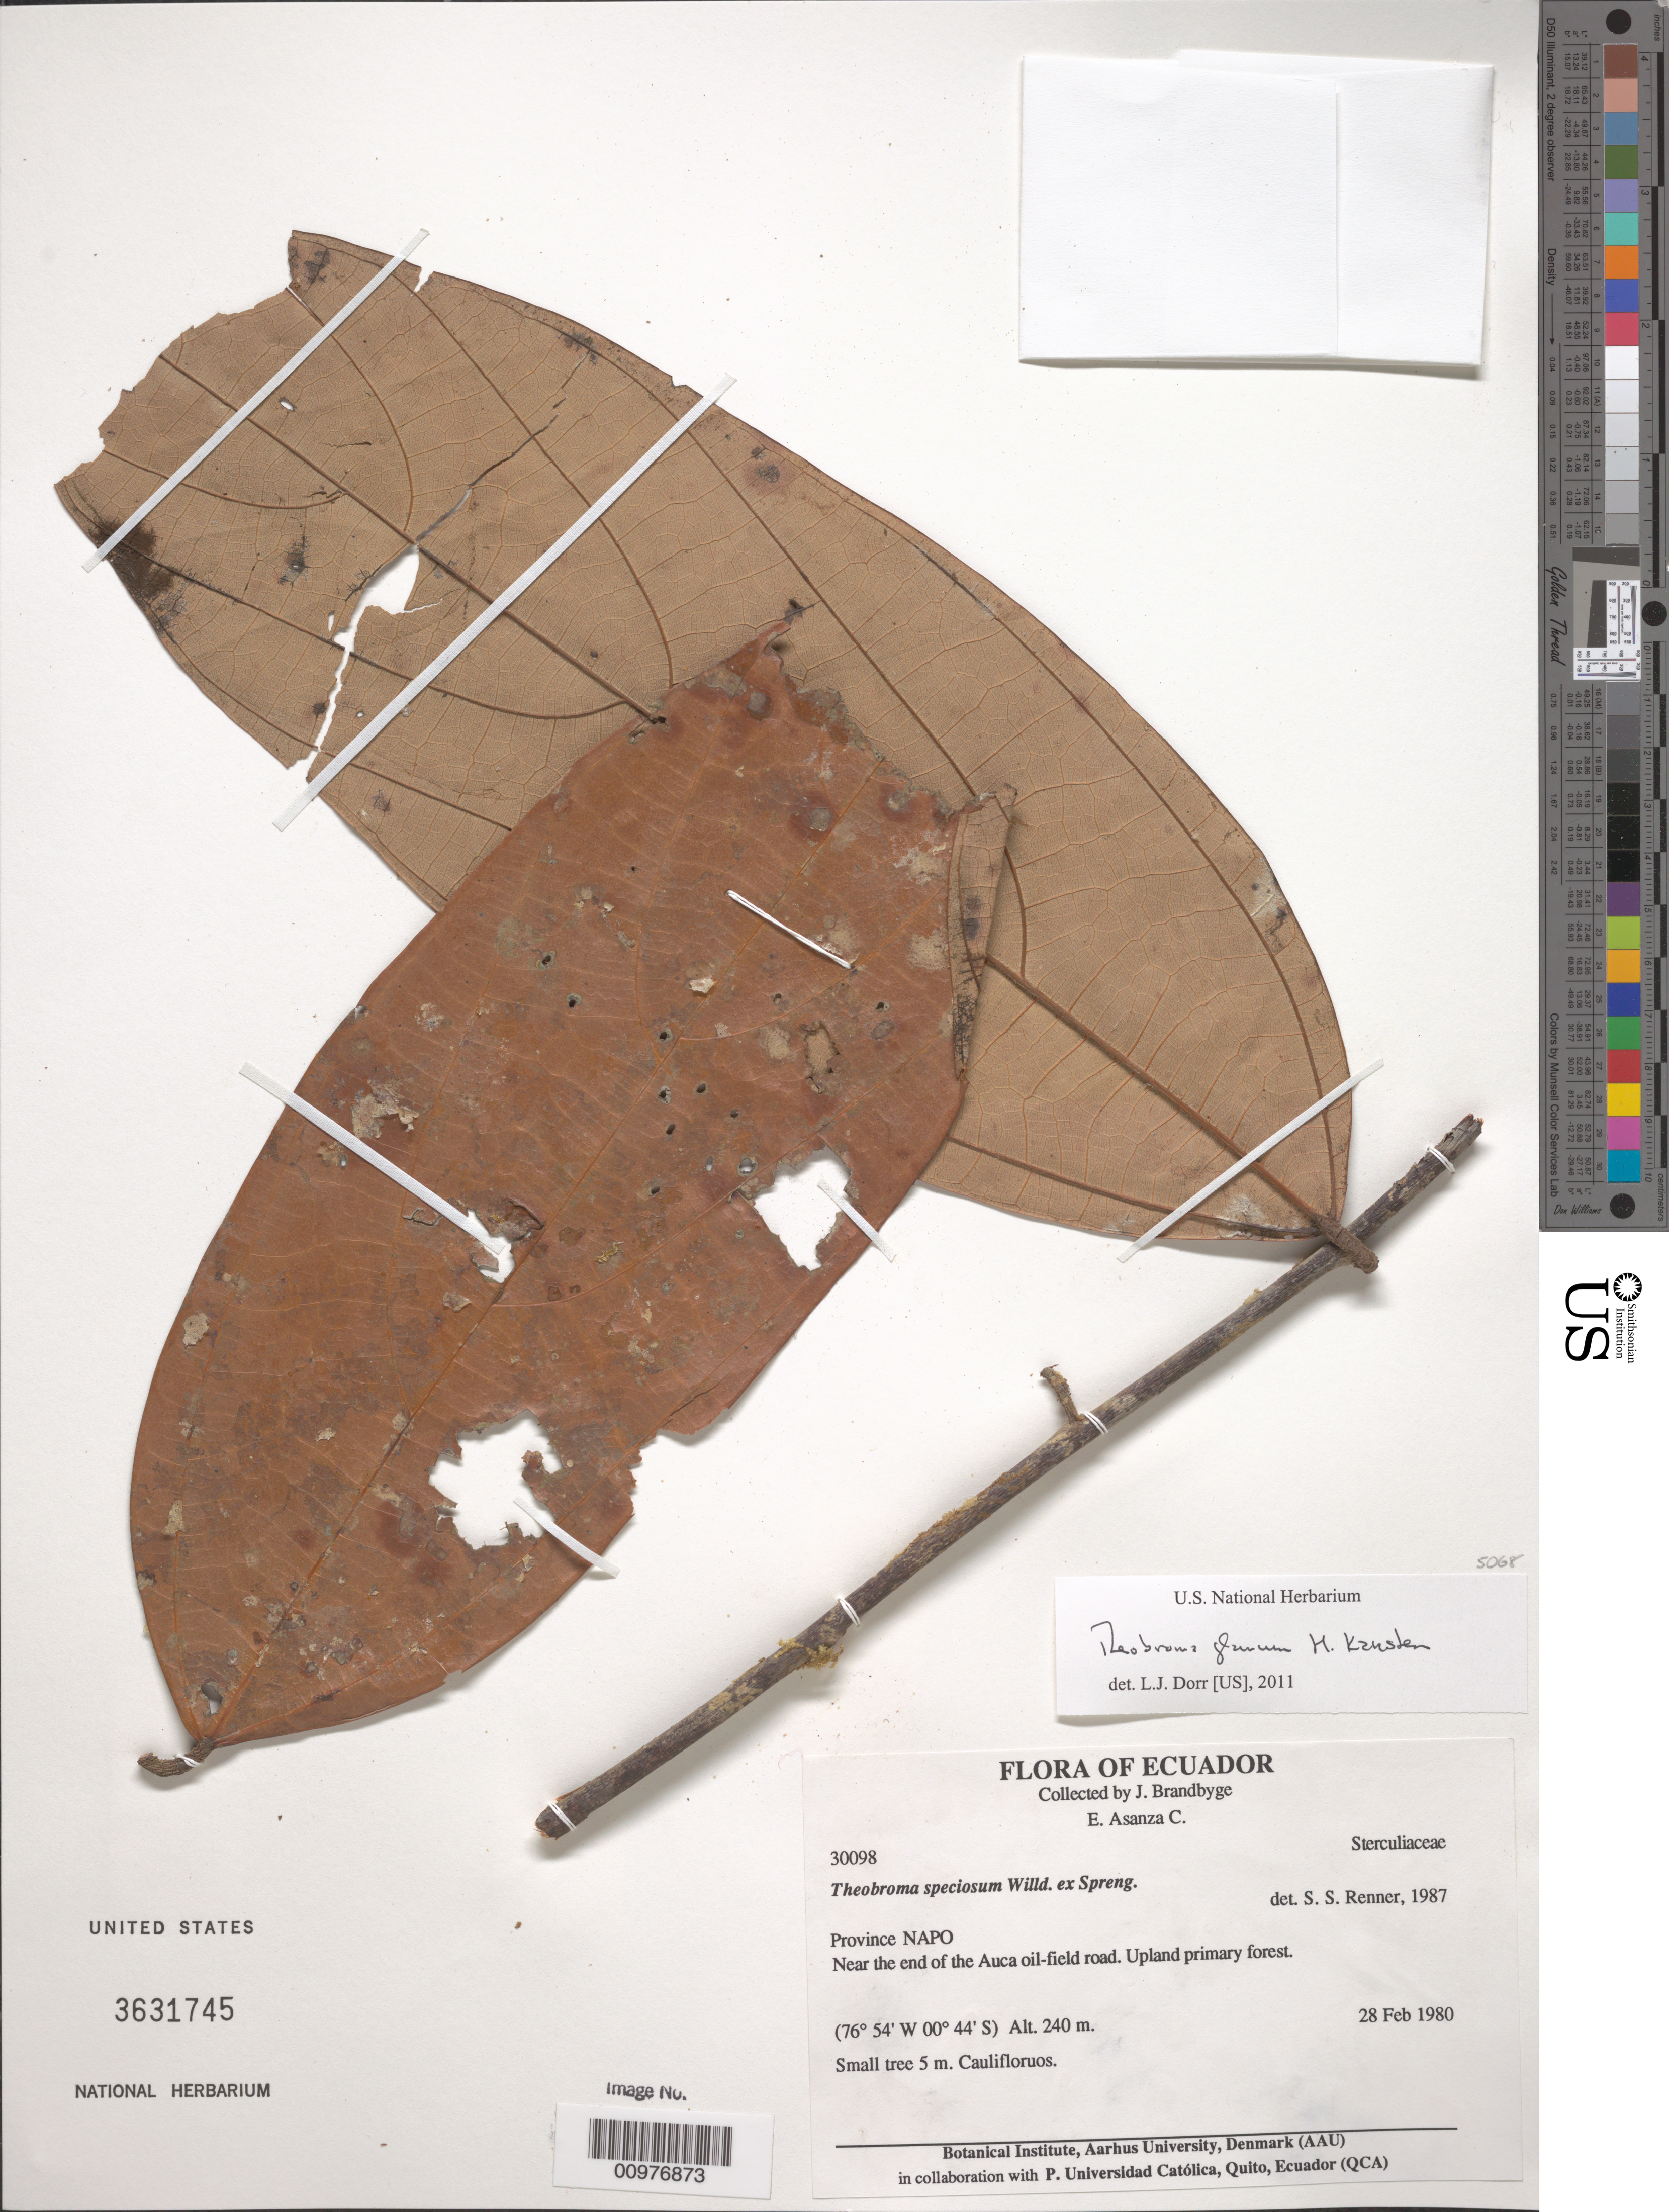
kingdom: Plantae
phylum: Tracheophyta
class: Magnoliopsida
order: Malvales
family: Malvaceae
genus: Theobroma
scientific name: Theobroma glaucum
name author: H. Karst.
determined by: Dorr, L. J., (BOT), Smithsonian Institution - National Museum of Natural History (UNITED STATES)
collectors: J. Brandbyge & E. Asanza C.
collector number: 30098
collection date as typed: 28 feb 1980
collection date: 1980-02-28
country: Ecuador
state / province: Napo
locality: Near the end of the Auca oil-field road.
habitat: upland primary forest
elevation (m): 240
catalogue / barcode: US 3631745